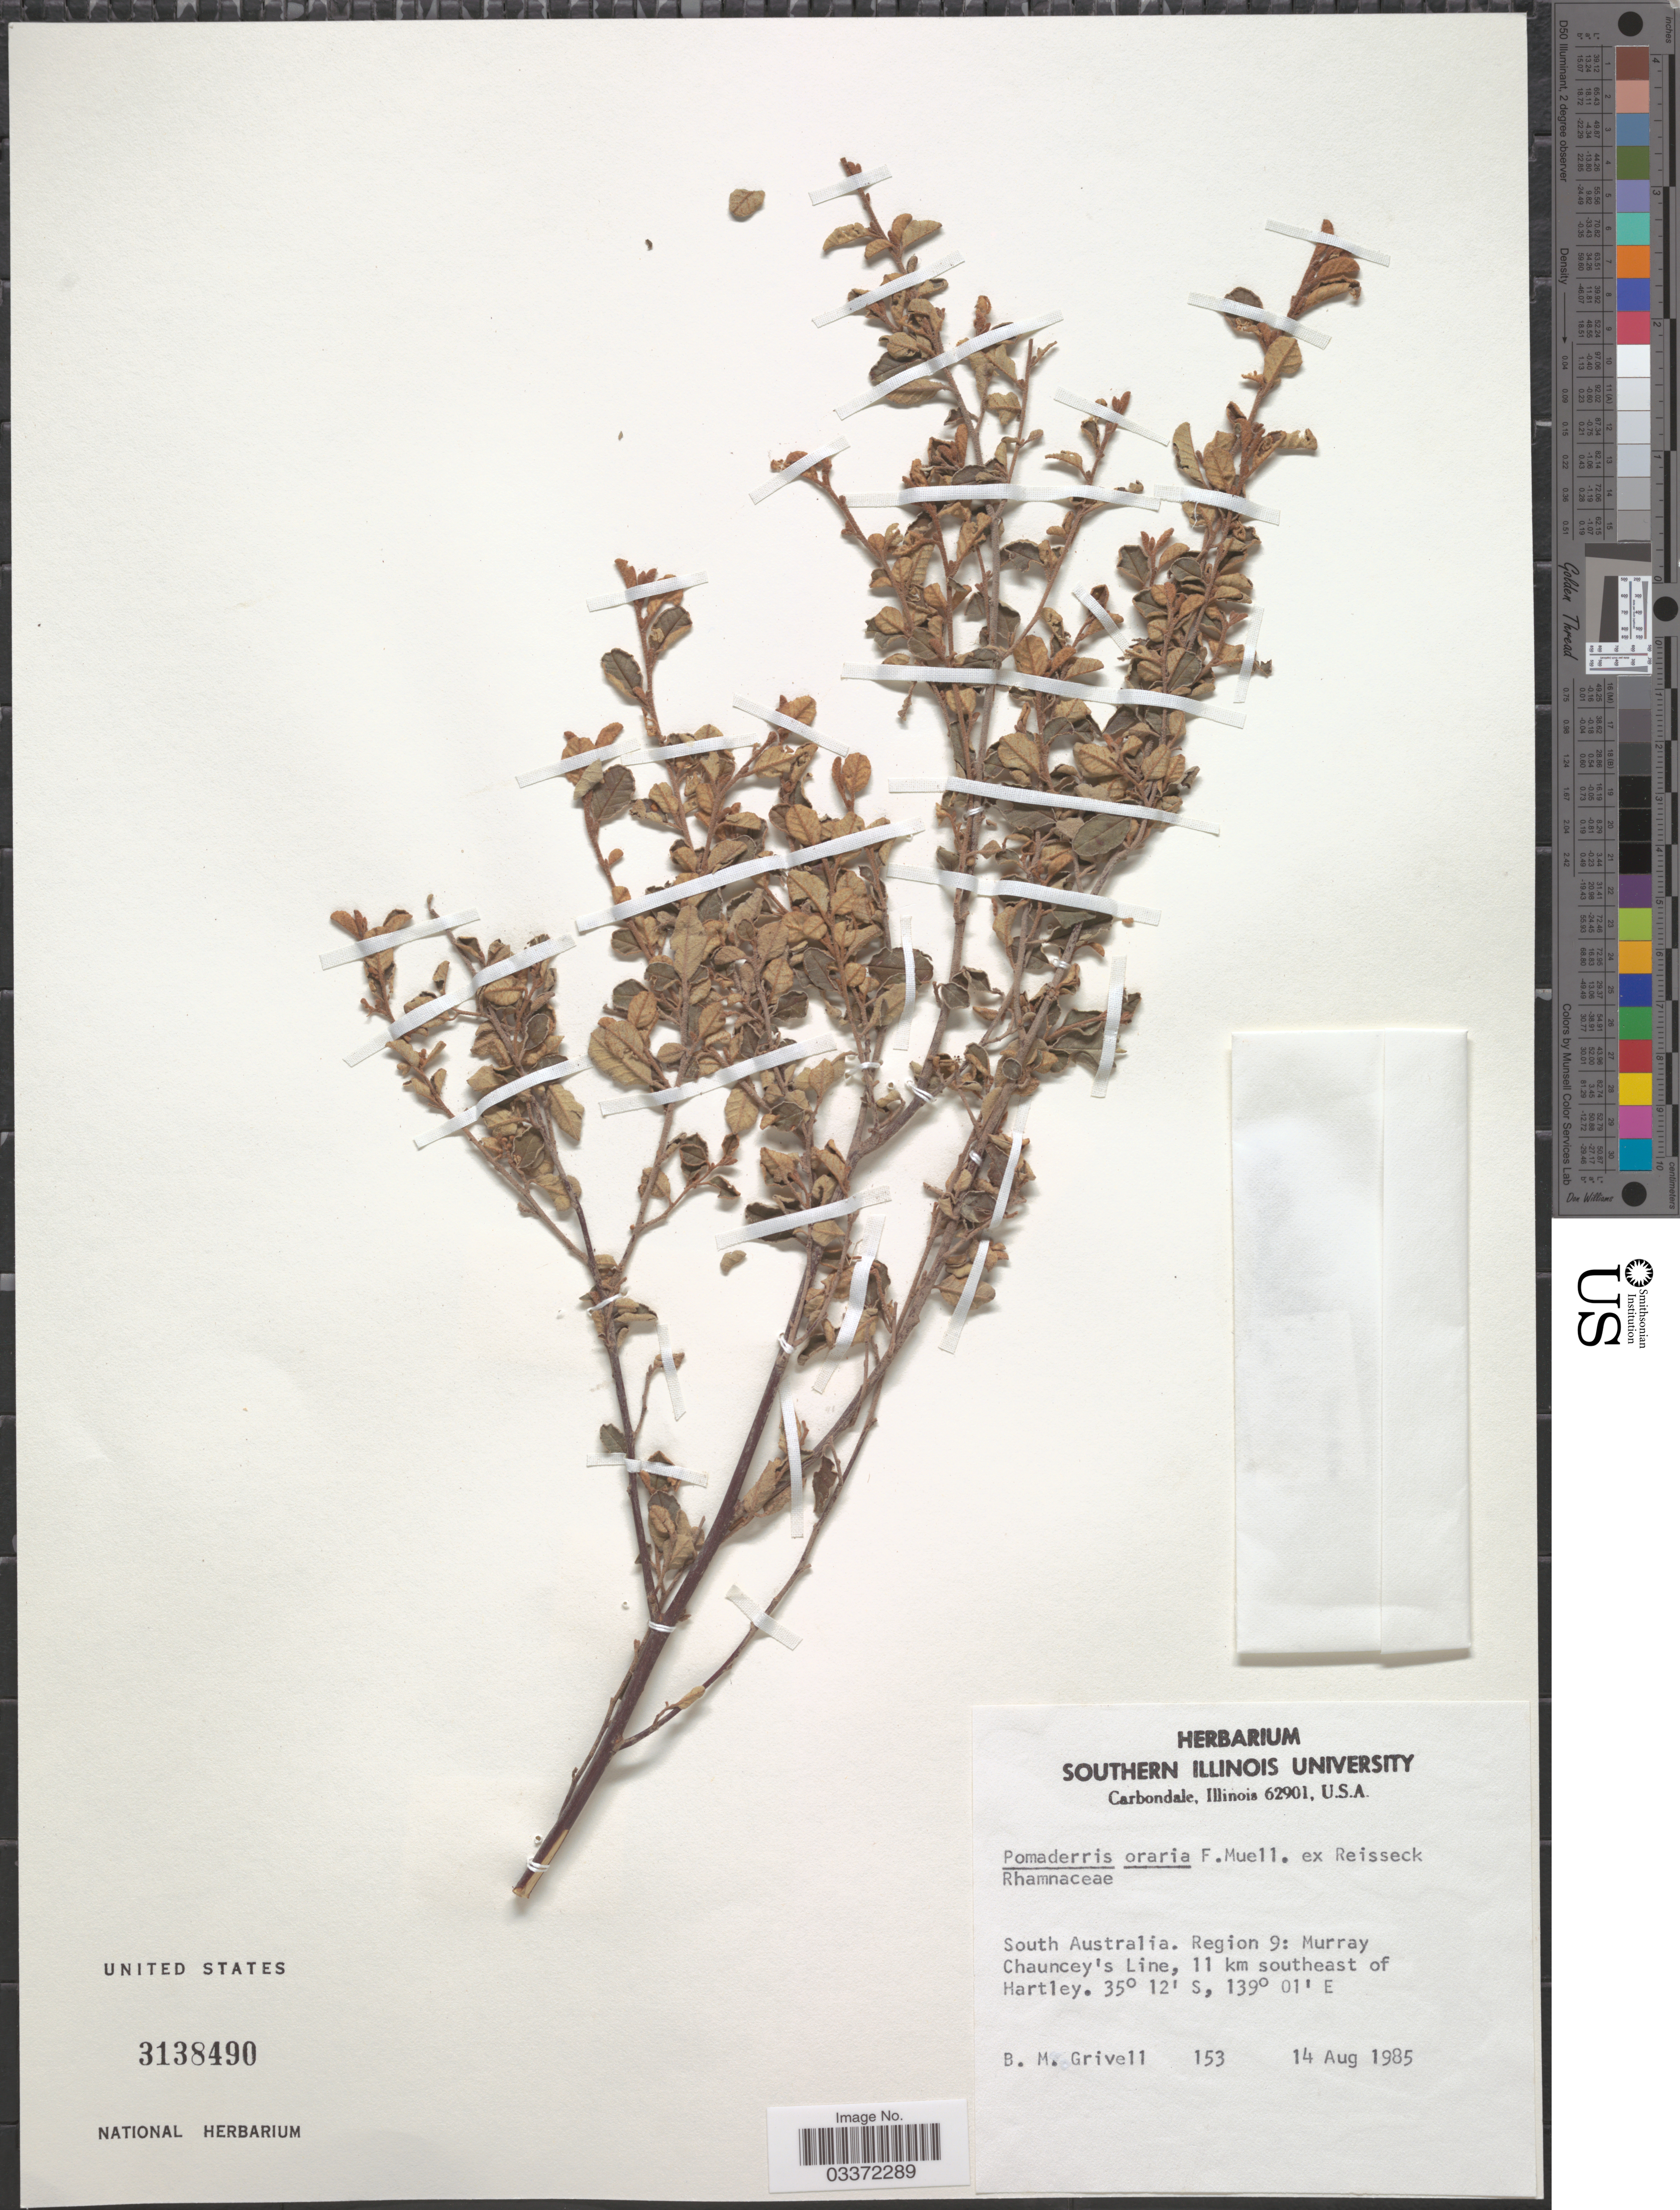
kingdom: Plantae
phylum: Tracheophyta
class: Magnoliopsida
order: Rosales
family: Rhamnaceae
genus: Pomaderris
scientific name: Pomaderris ovaria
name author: F. Muell. ex Reissek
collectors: B. Grivell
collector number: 153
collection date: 1985-08-14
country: Australia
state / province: South Australia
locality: Region 9: Murray Chauncey's Line, 11 km southeast of Hartley.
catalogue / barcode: US 3138490